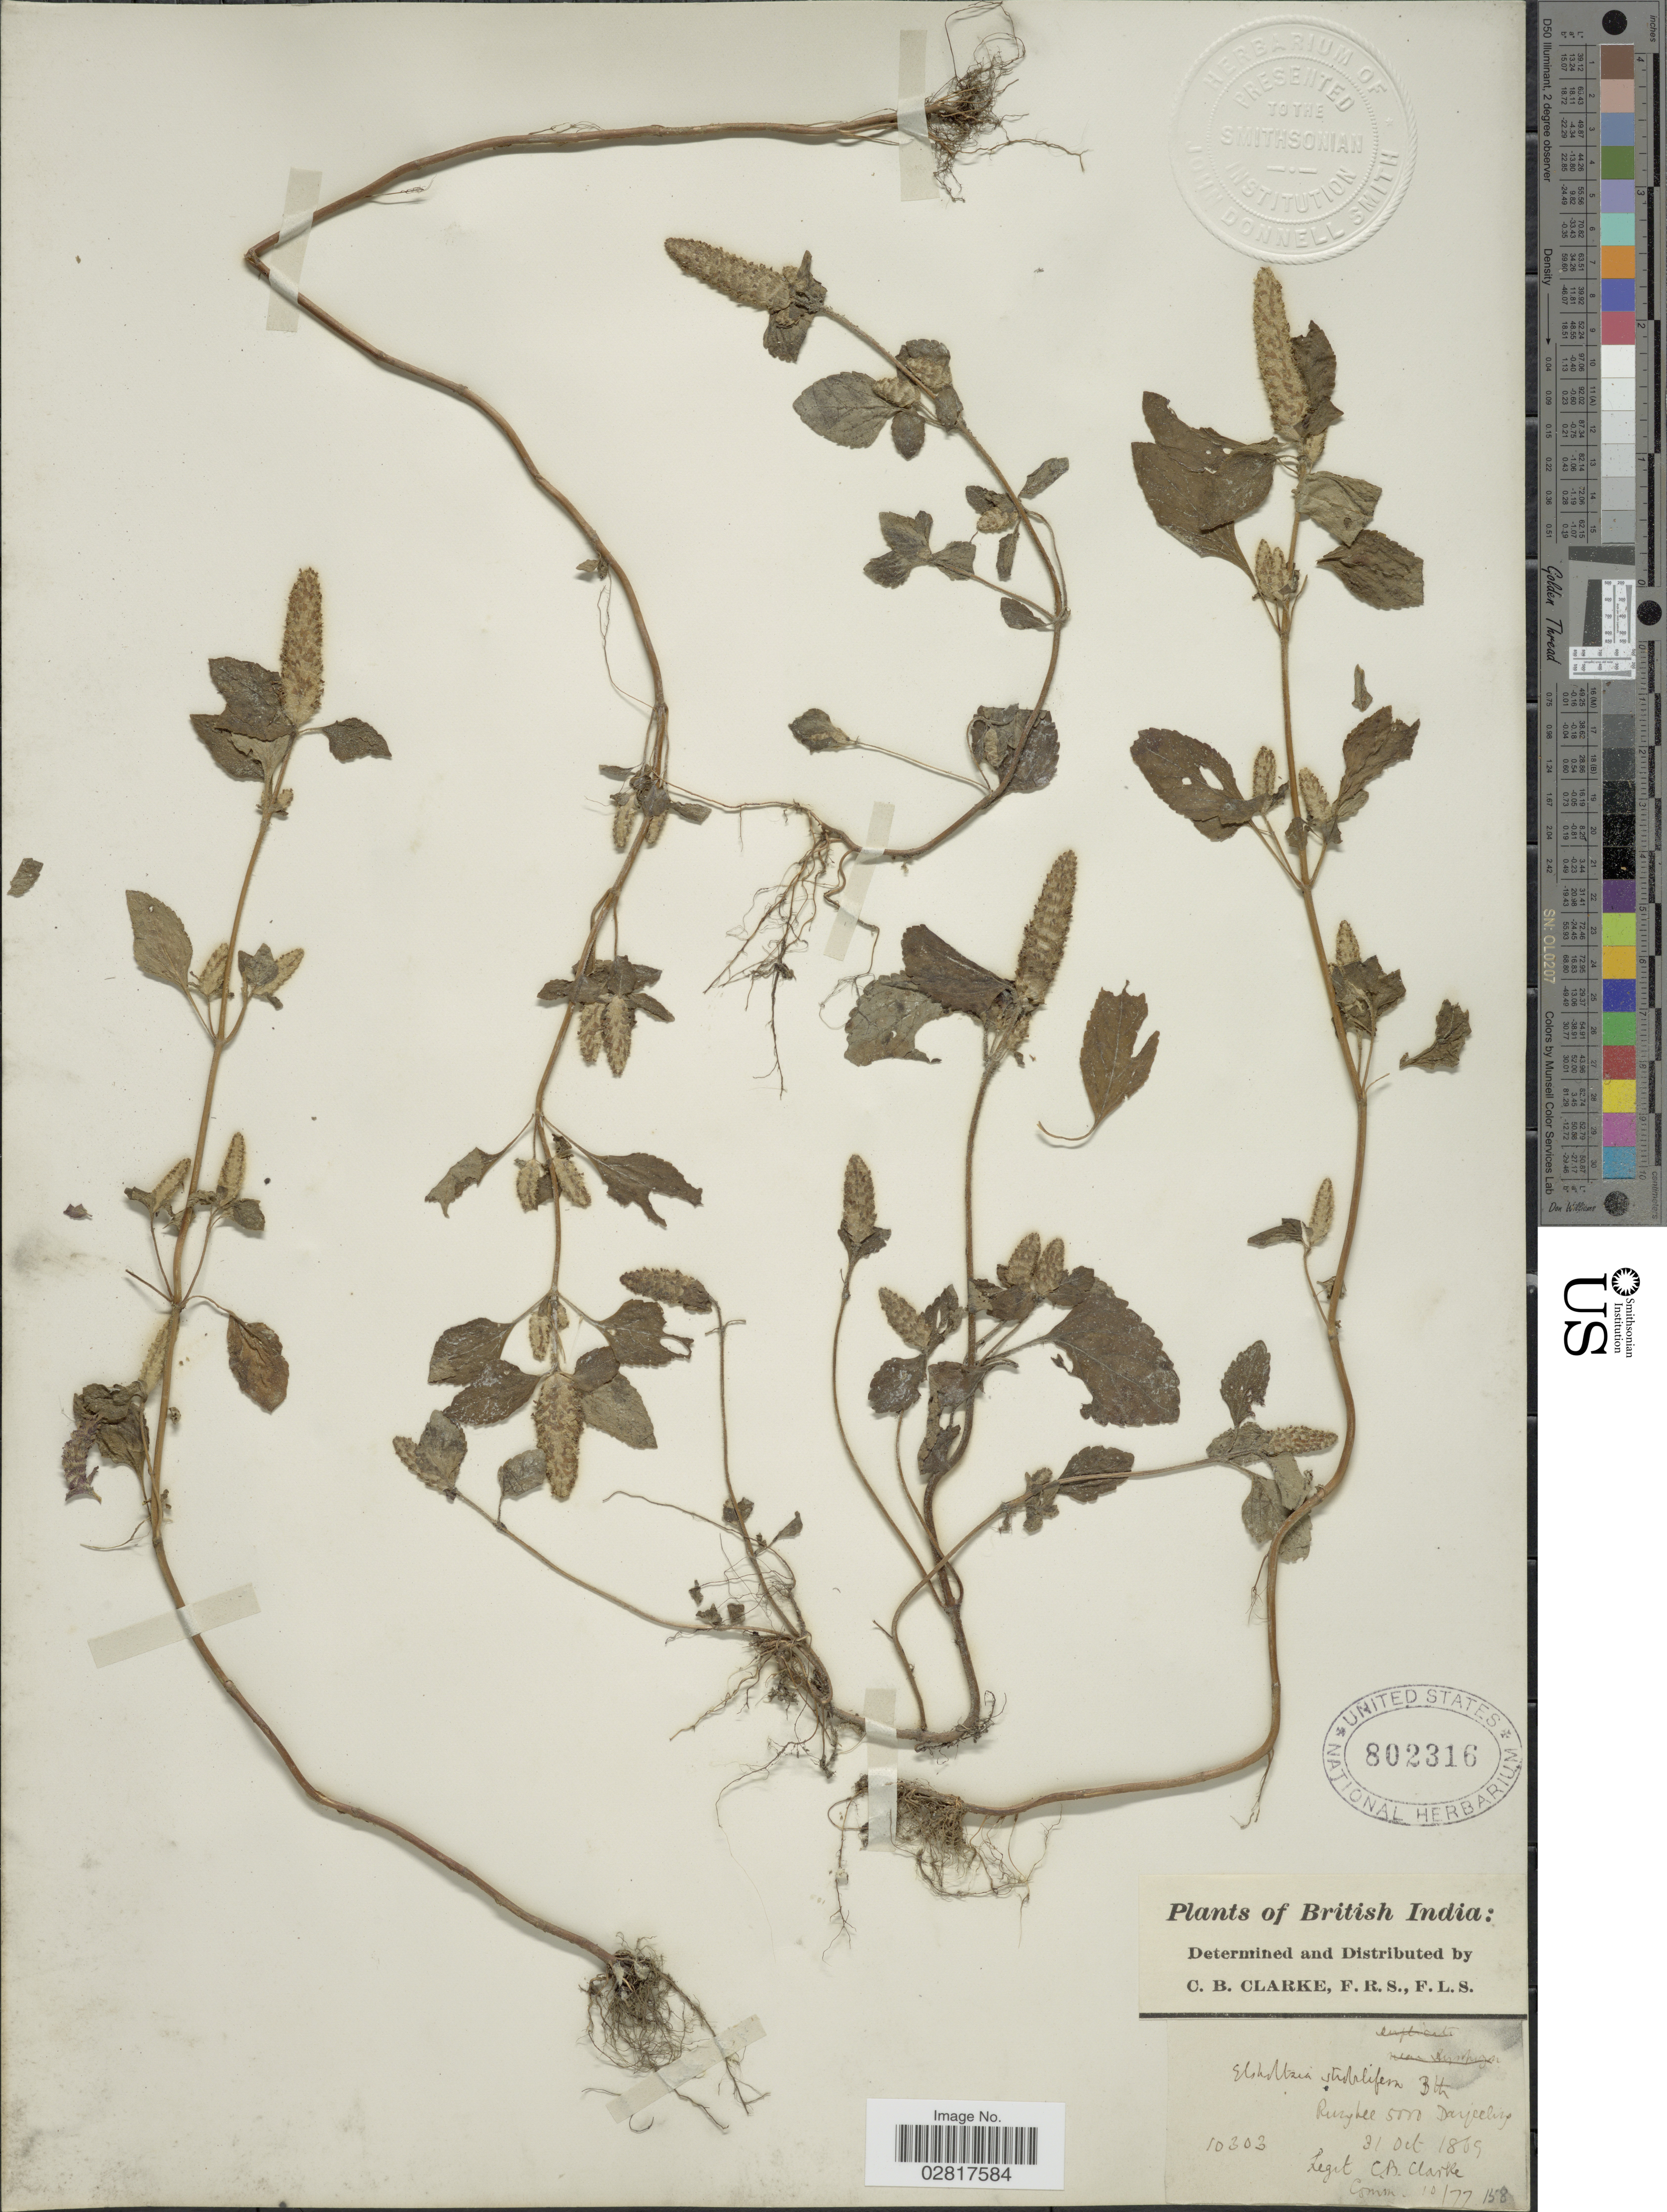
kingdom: Plantae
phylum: Tracheophyta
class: Magnoliopsida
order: Lamiales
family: Lamiaceae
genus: Elsholtzia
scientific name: Elsholtzia strobilifera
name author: (Benth.) Benth.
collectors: C. B. Clarke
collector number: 10303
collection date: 1869-10-31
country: India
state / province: West Bengal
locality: British India, Rungbee, Darjeeling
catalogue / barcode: US 802316